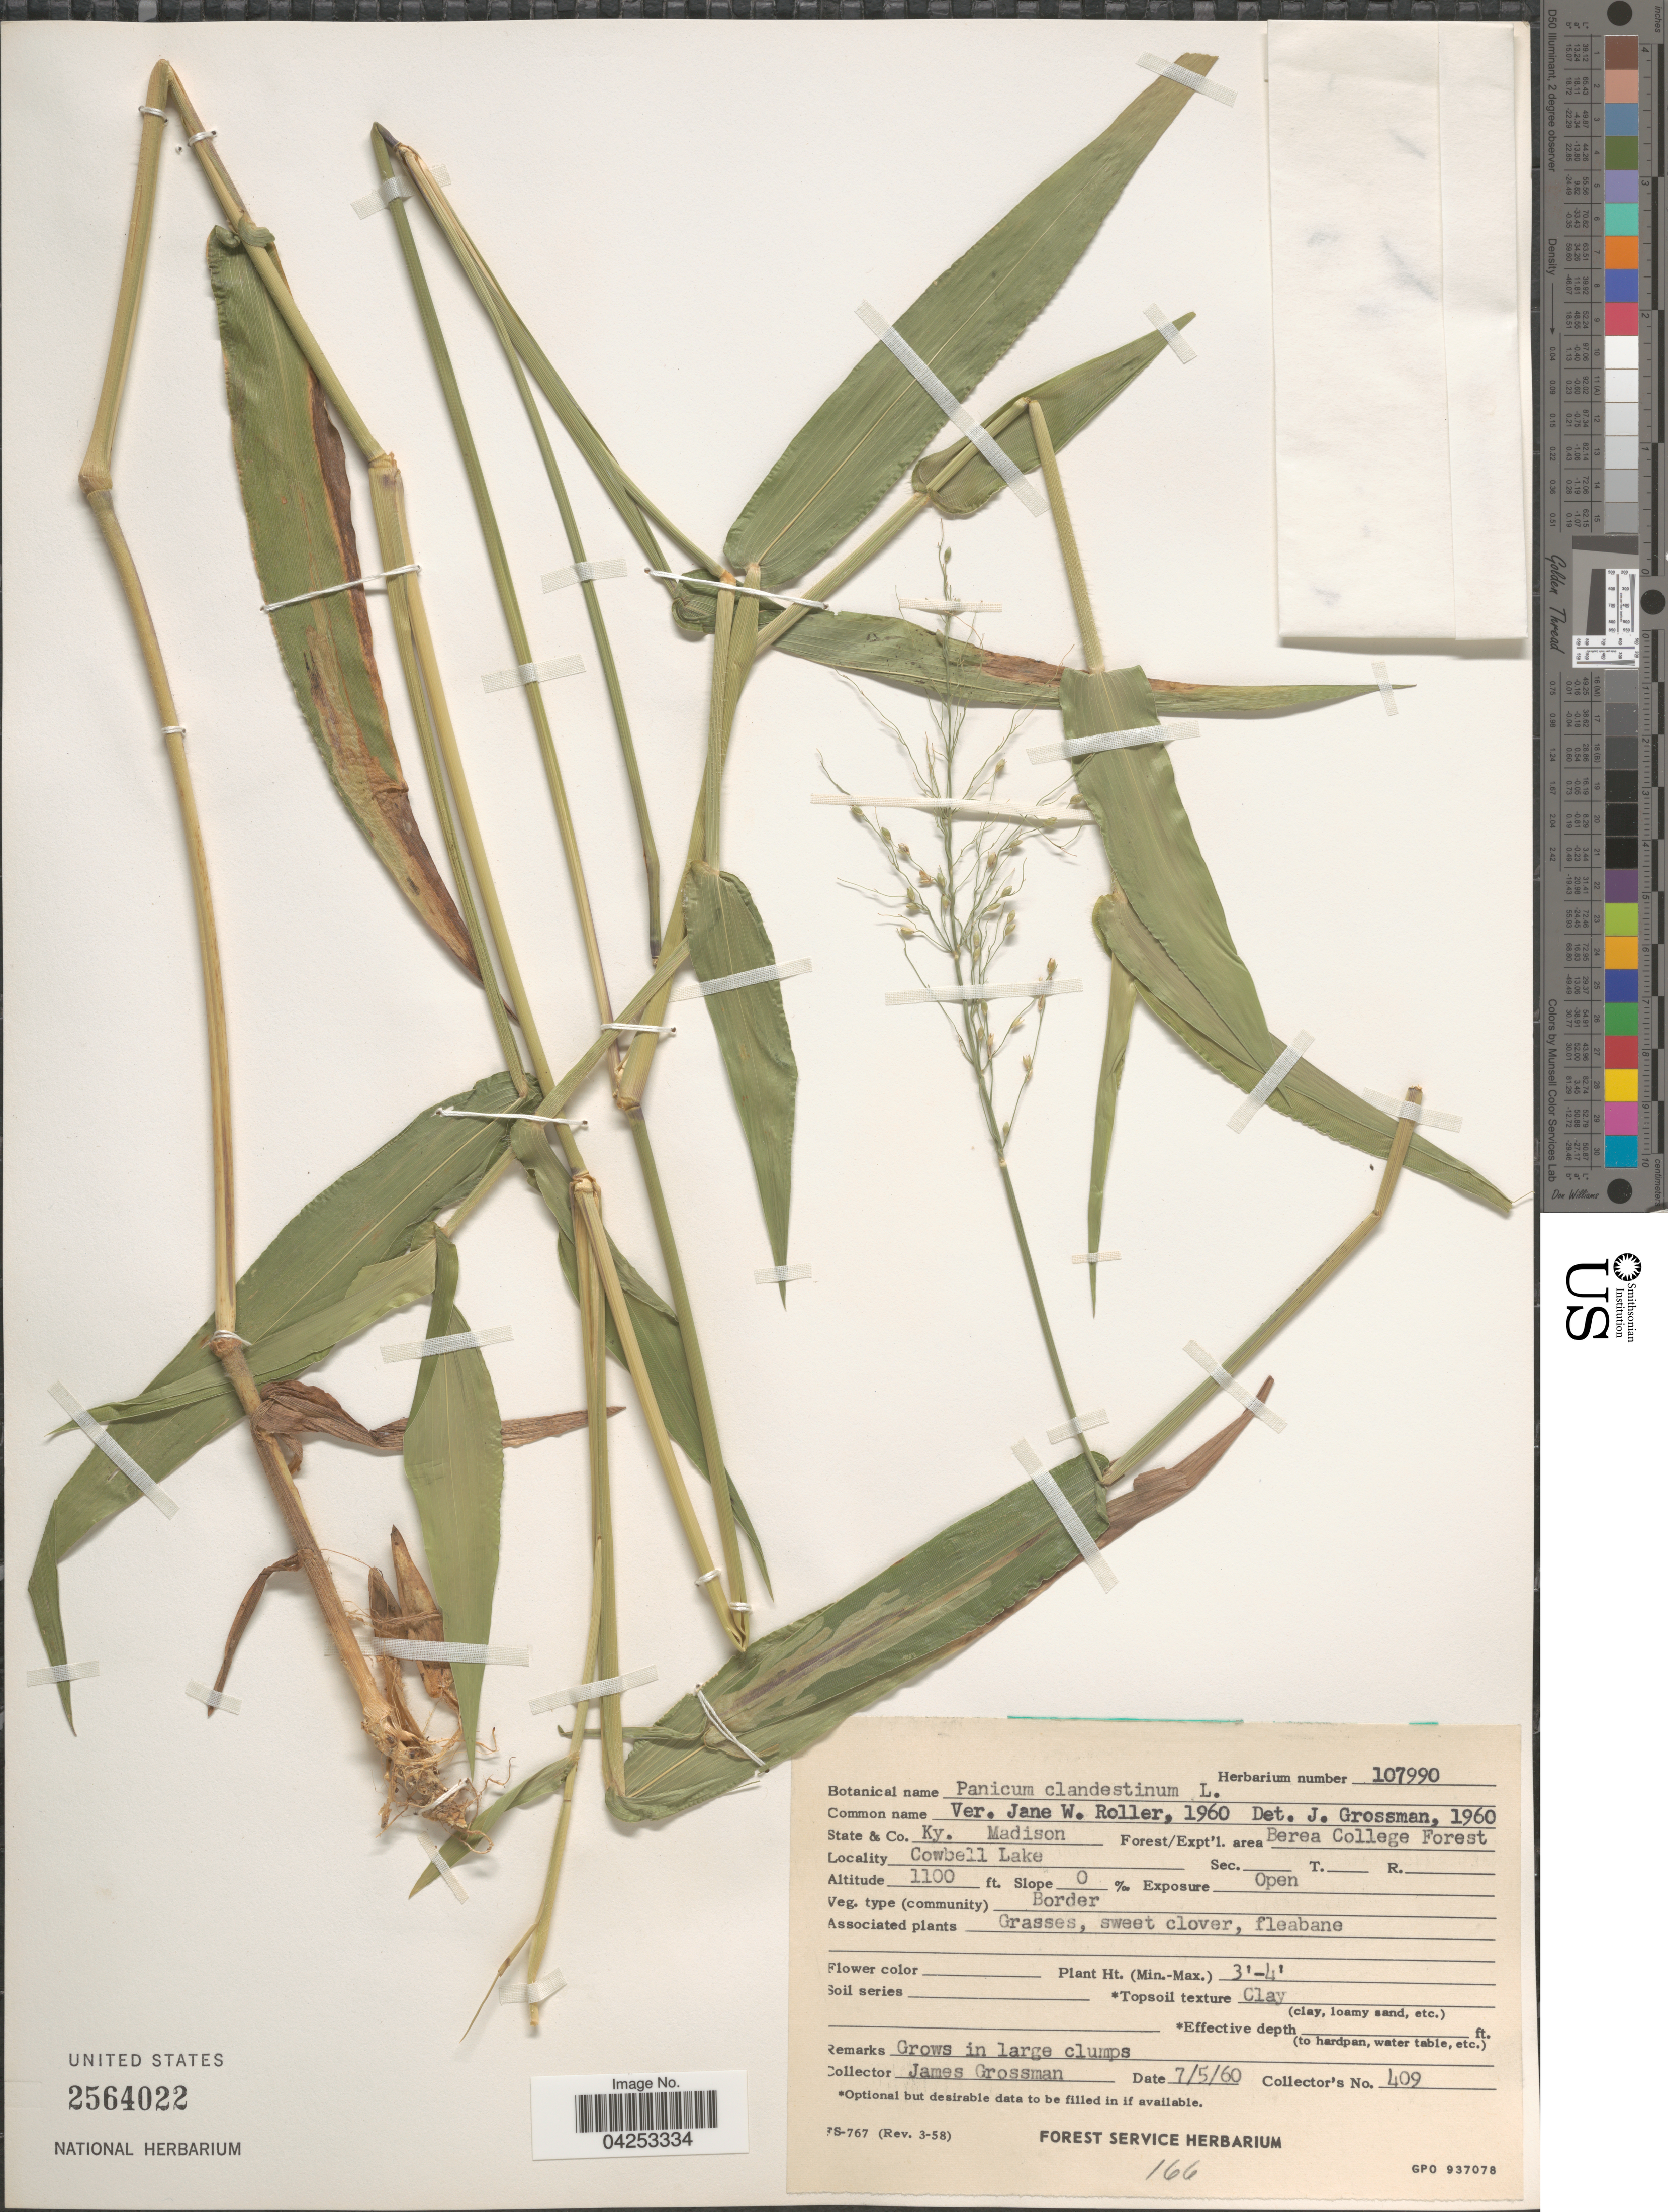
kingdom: Plantae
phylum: Tracheophyta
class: Liliopsida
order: Poales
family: Poaceae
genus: Dichanthelium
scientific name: Dichanthelium clandestinum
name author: (L.) Gould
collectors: J. Grossman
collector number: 409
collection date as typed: Transcribed d/m/y: 5/7/60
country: United States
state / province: Kentucky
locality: Madison. Forest/Expt'l. area Berea College Forest. Cowbell Lake.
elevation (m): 335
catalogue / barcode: US 2564022